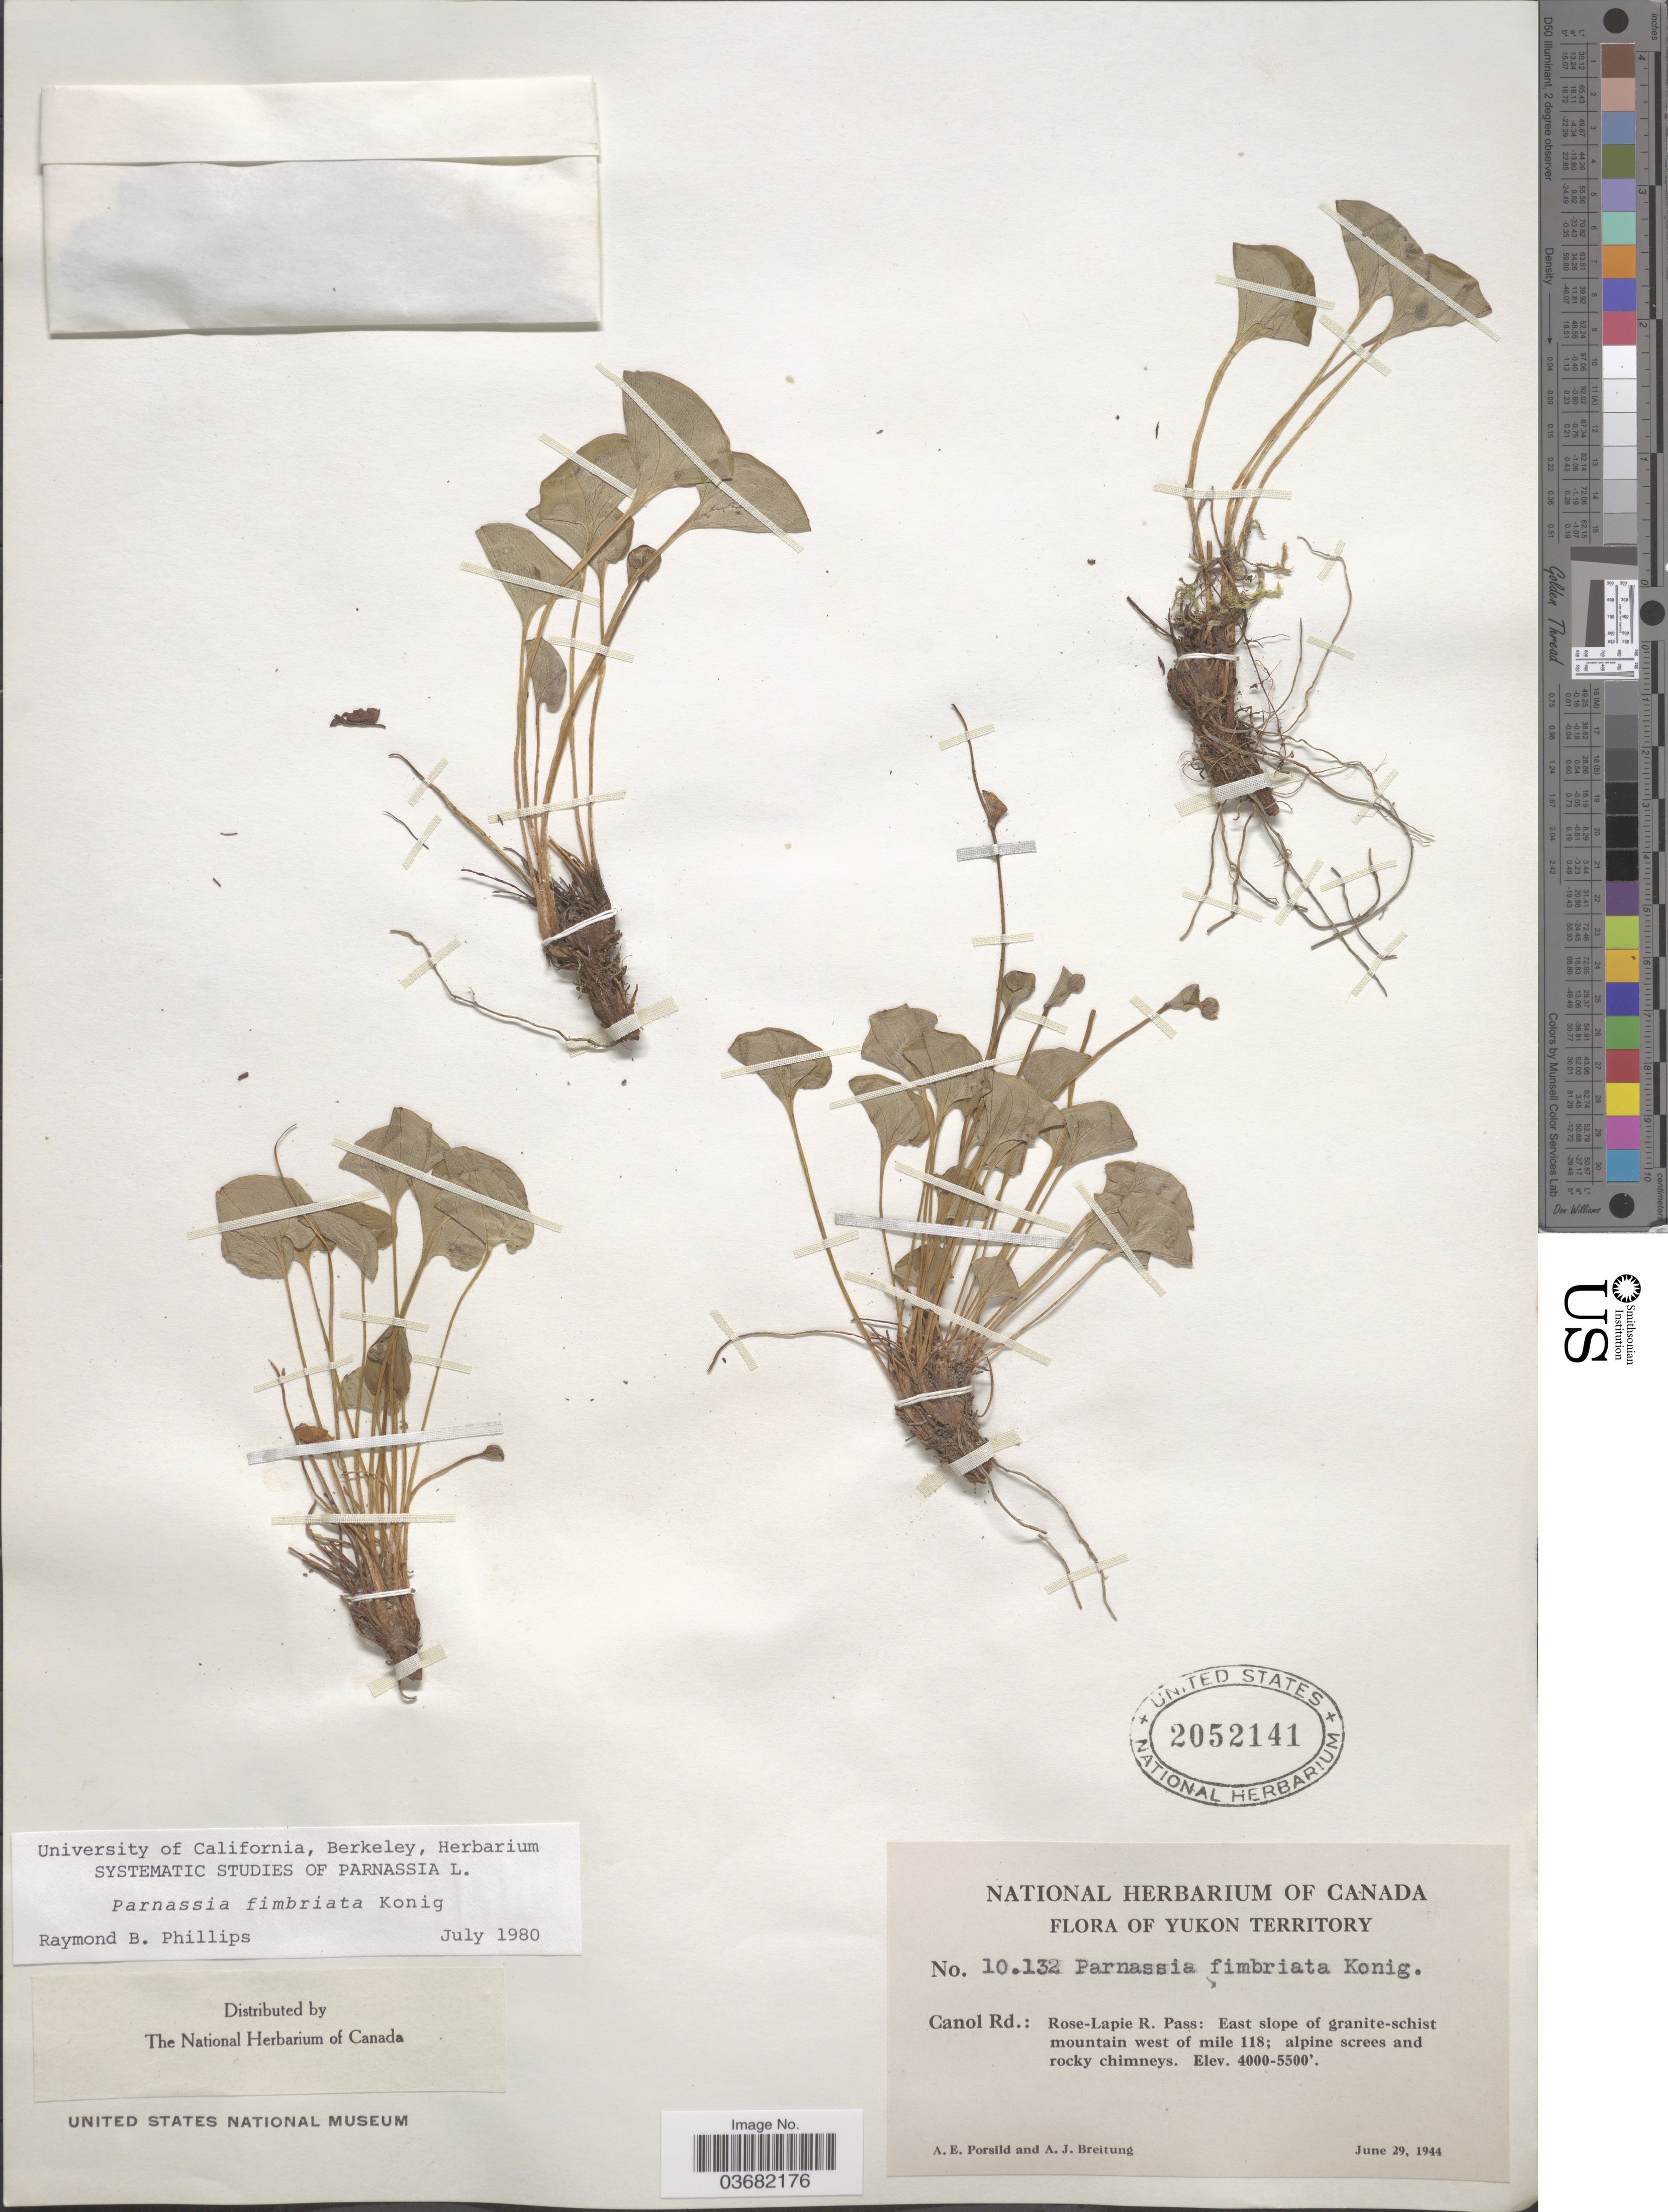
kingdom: Plantae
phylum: Tracheophyta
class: Magnoliopsida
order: Celastrales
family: Parnassiaceae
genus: Parnassia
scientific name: Parnassia fimbriata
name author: K.D. Koenig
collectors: A. E. Porsild & A. Breitung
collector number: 10132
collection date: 1944-06-29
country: Canada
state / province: Yukon Territory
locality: Canol Rd.: Rose-Lapie R. Pass: East slope of granite-schist mountain west of mile 118.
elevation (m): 1219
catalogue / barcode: US 2052141